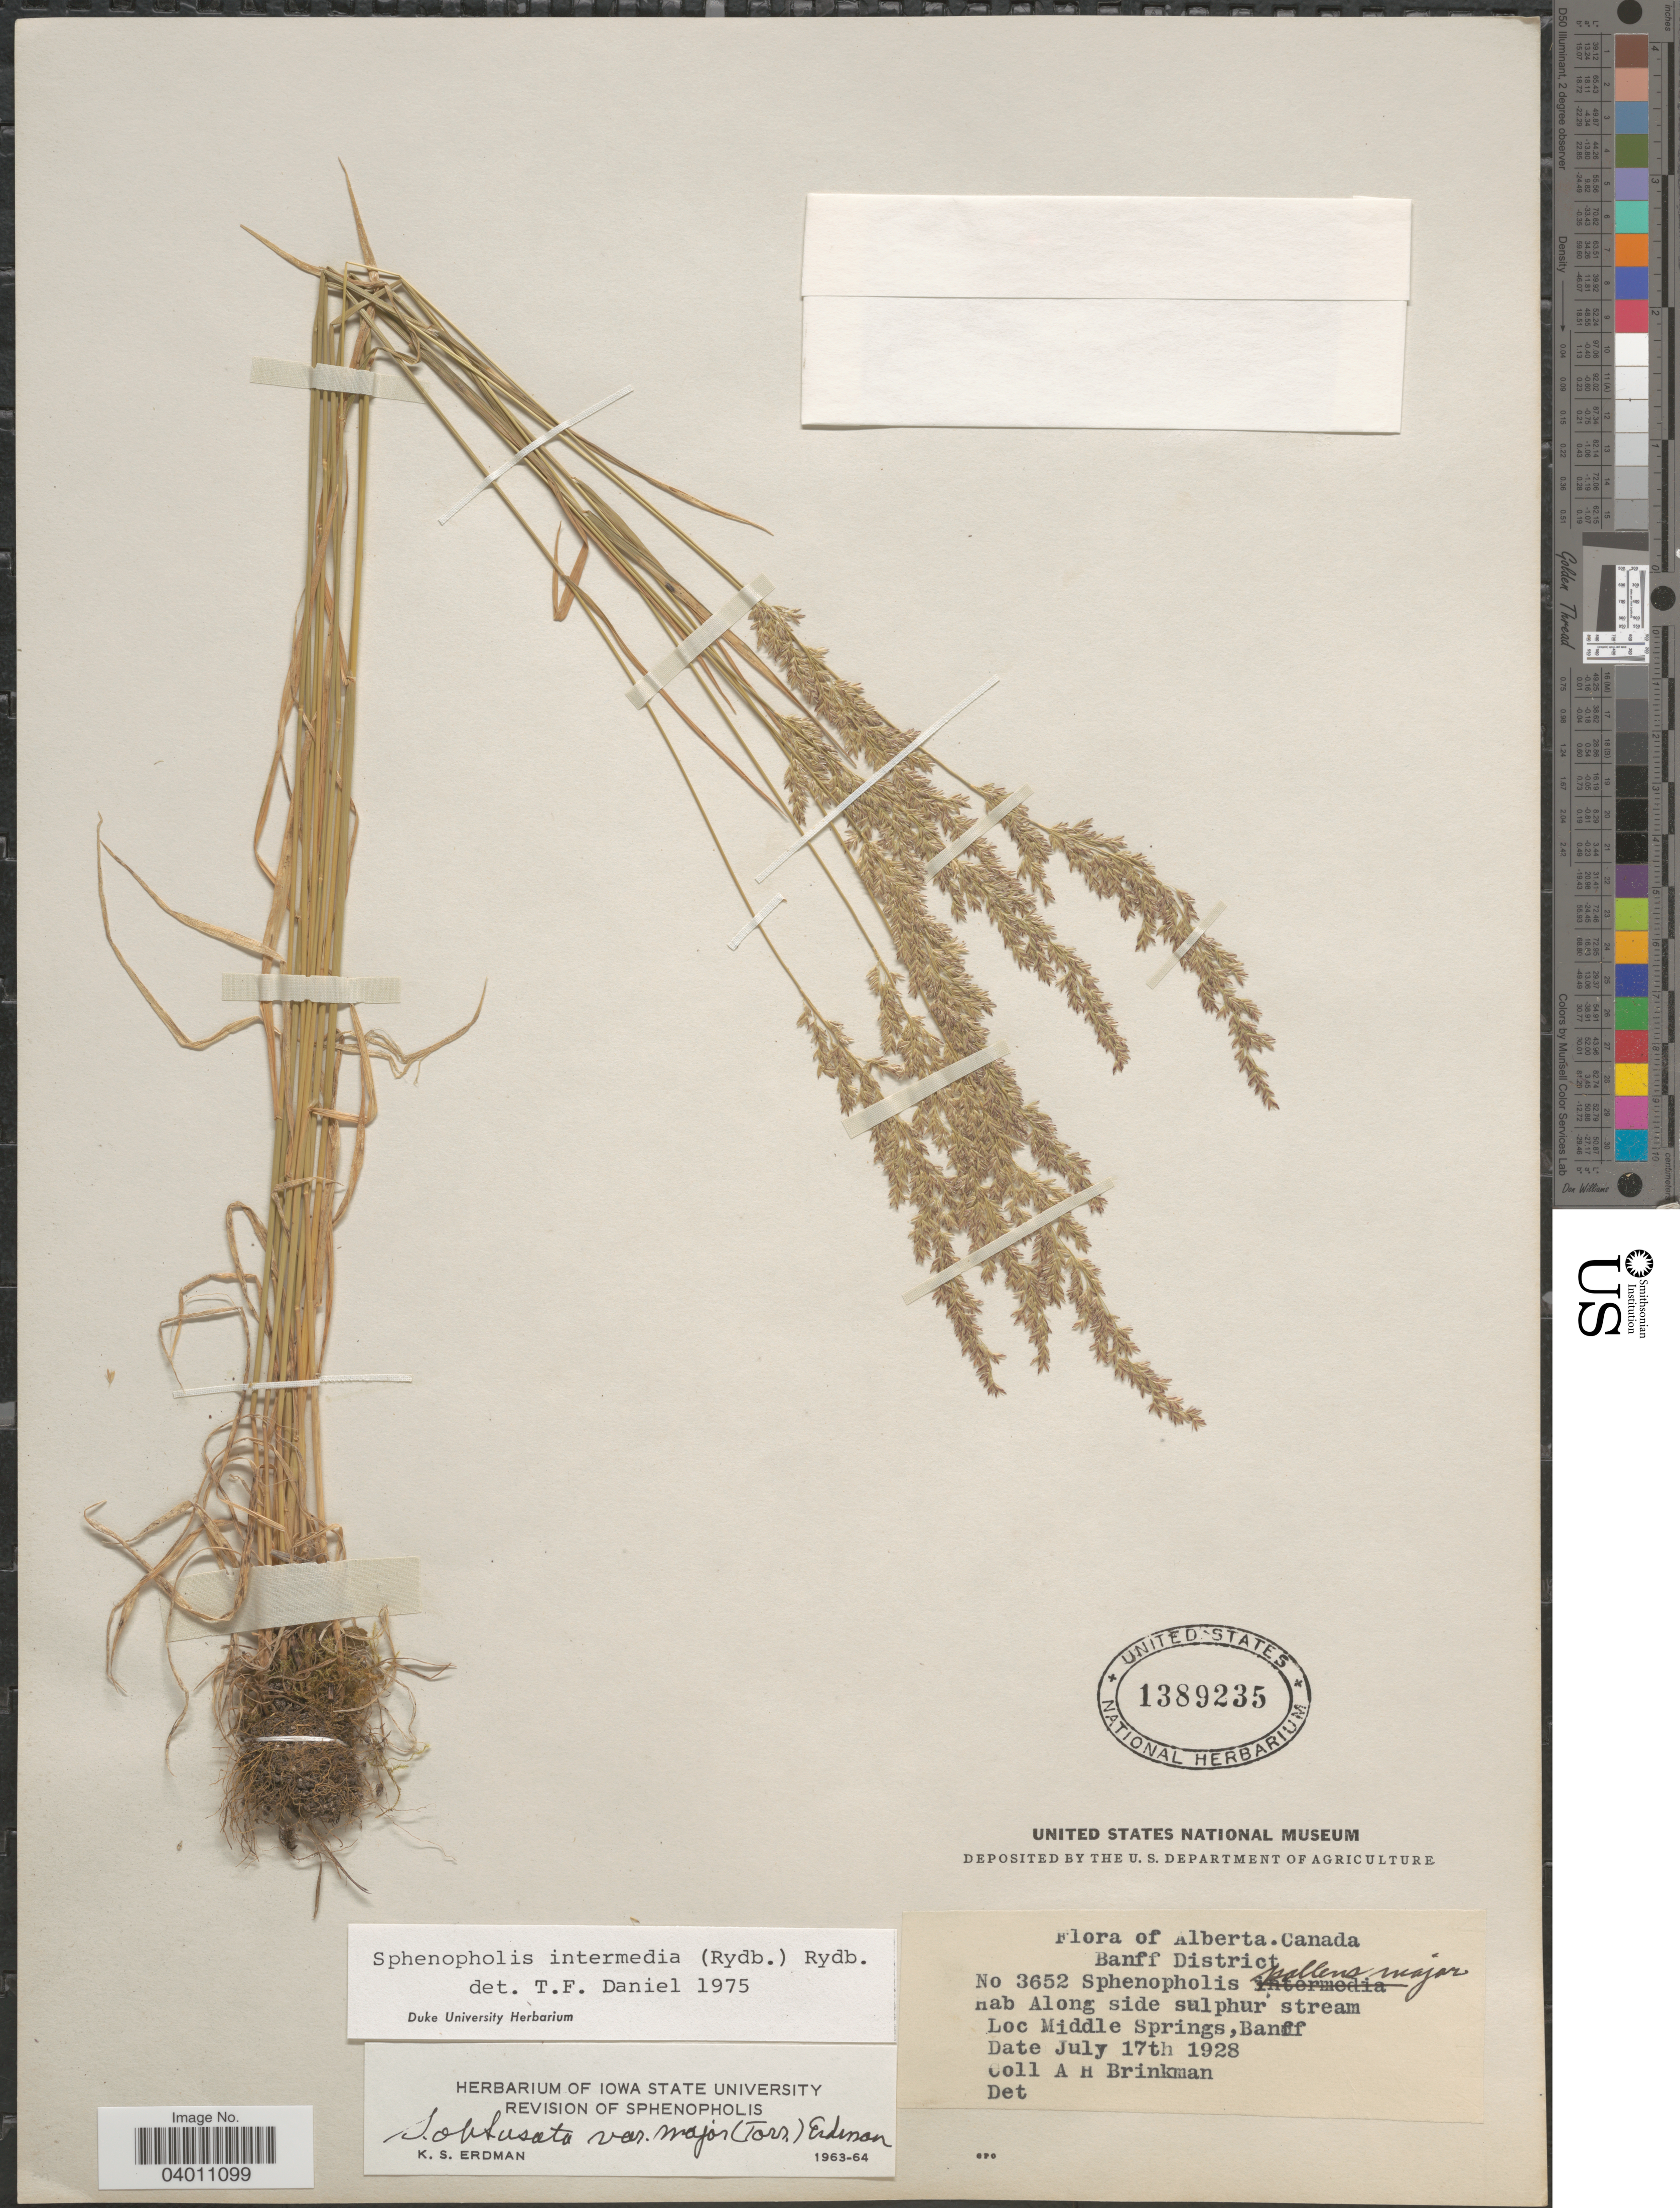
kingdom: Plantae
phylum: Tracheophyta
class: Liliopsida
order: Poales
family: Poaceae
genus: Sphenopholis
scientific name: Sphenopholis intermedia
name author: (Rydb.) Rydb.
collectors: A. Brinkman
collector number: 3652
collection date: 1928-07-17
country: Canada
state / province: Alberta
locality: Banff District. Middle Springs,Banff.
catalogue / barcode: US 1389235